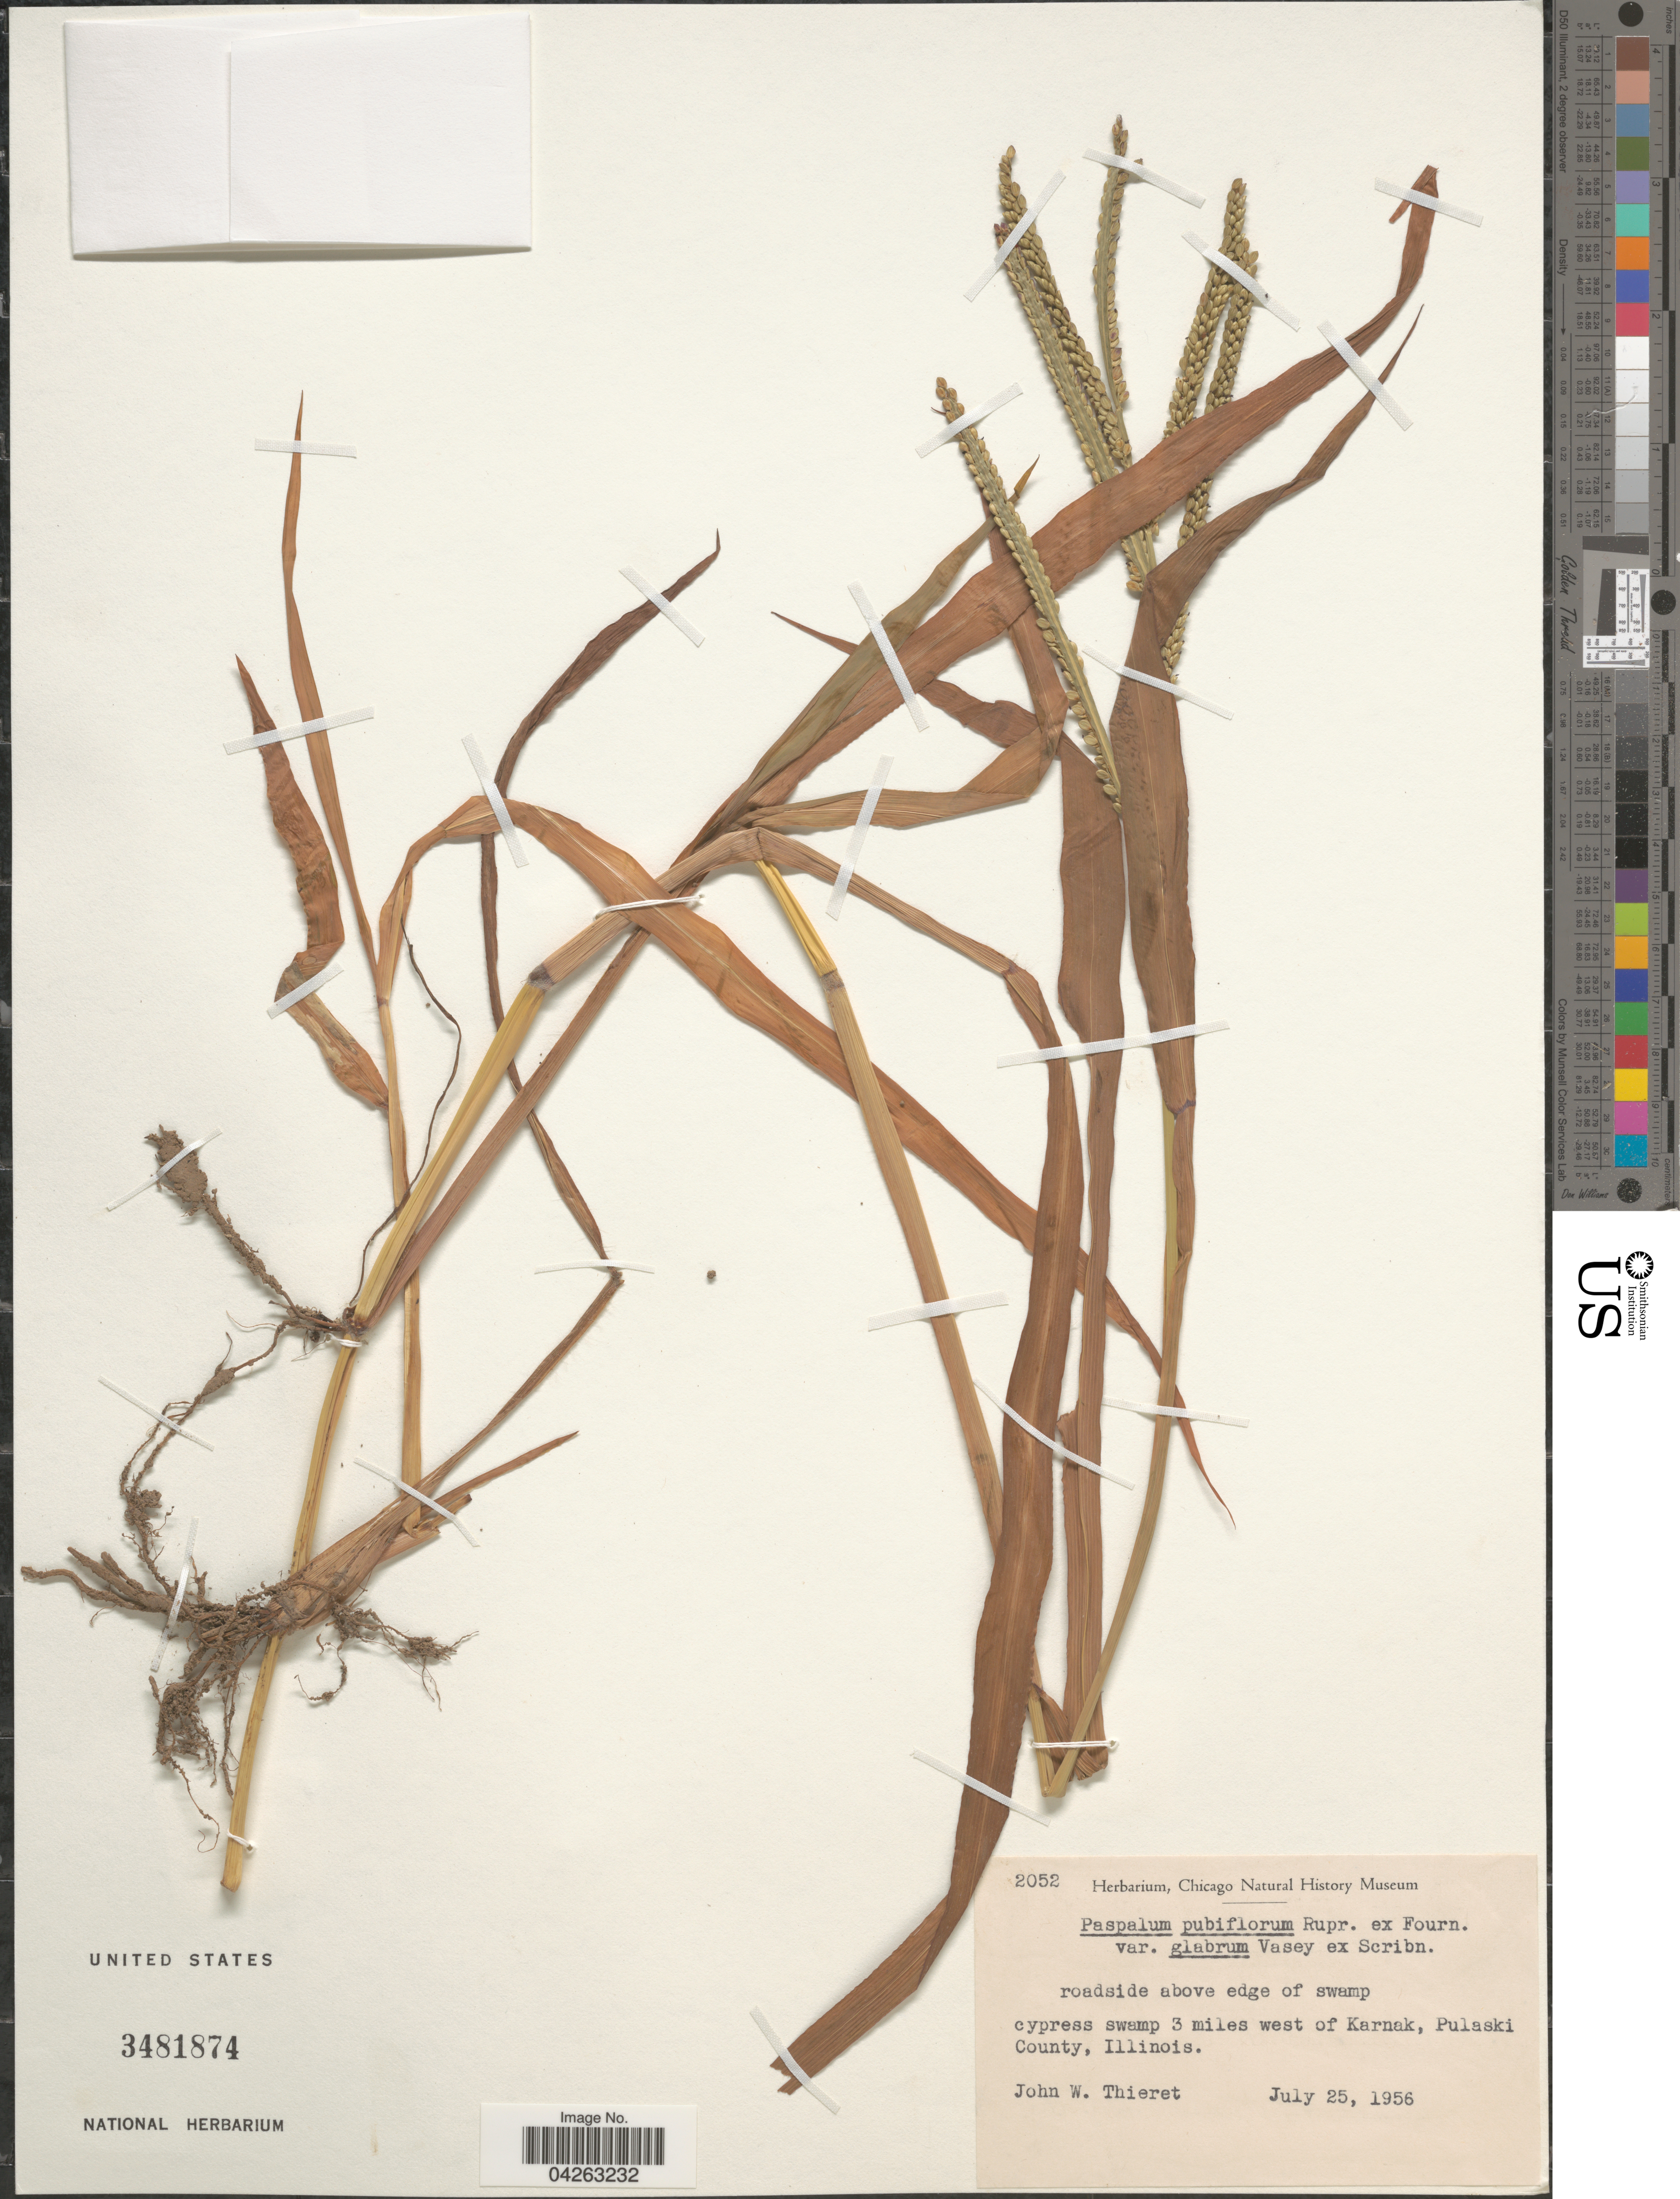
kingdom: Plantae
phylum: Tracheophyta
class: Liliopsida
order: Poales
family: Poaceae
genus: Paspalum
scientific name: Paspalum pubiflorum var. glabrum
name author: Vasey ex Scribn.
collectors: J. W. Thieret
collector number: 2052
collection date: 1956-07-25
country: United States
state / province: Illinois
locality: Cypress swamp 3 miles west of Karnak, Pulaski County.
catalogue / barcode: US 3481874